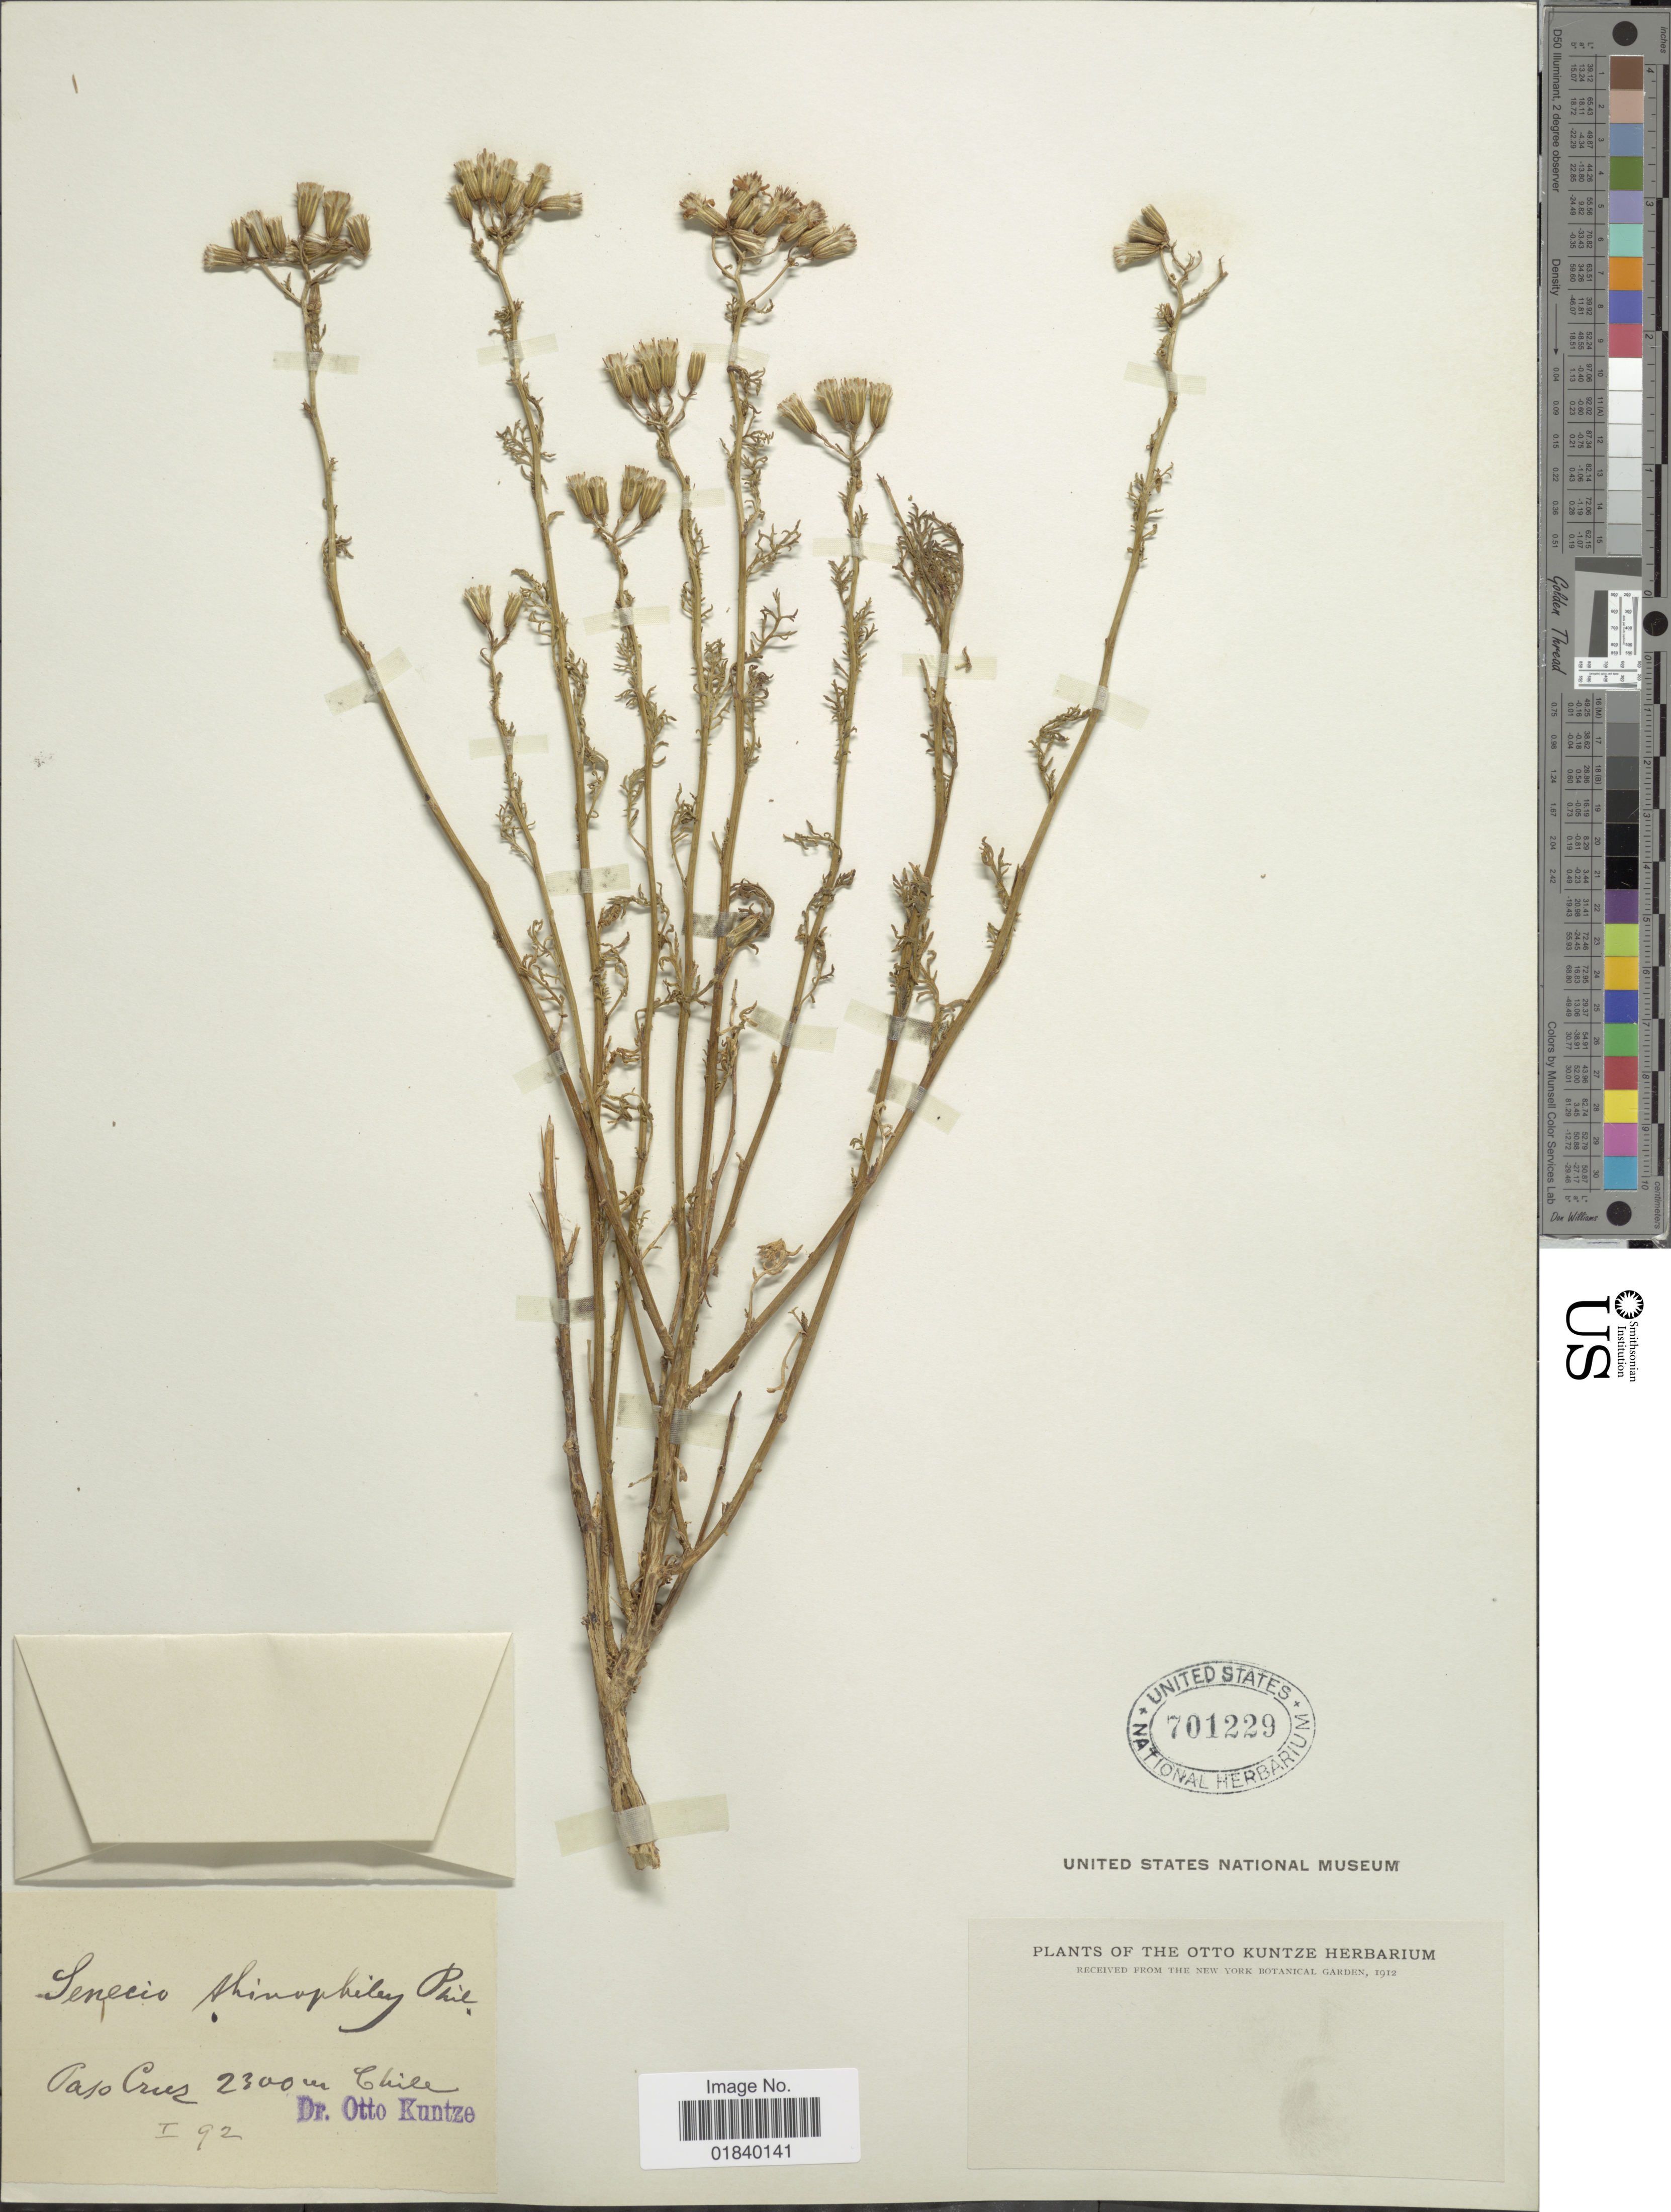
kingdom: Plantae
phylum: Tracheophyta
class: Magnoliopsida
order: Asterales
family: Asteraceae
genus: Senecio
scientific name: Senecio troncosii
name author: Phil.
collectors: C.E.O. Kuntze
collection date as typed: Transcribed d/m/y: /1/92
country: Chile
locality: Paso Cruz, Chile.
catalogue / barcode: US 701229